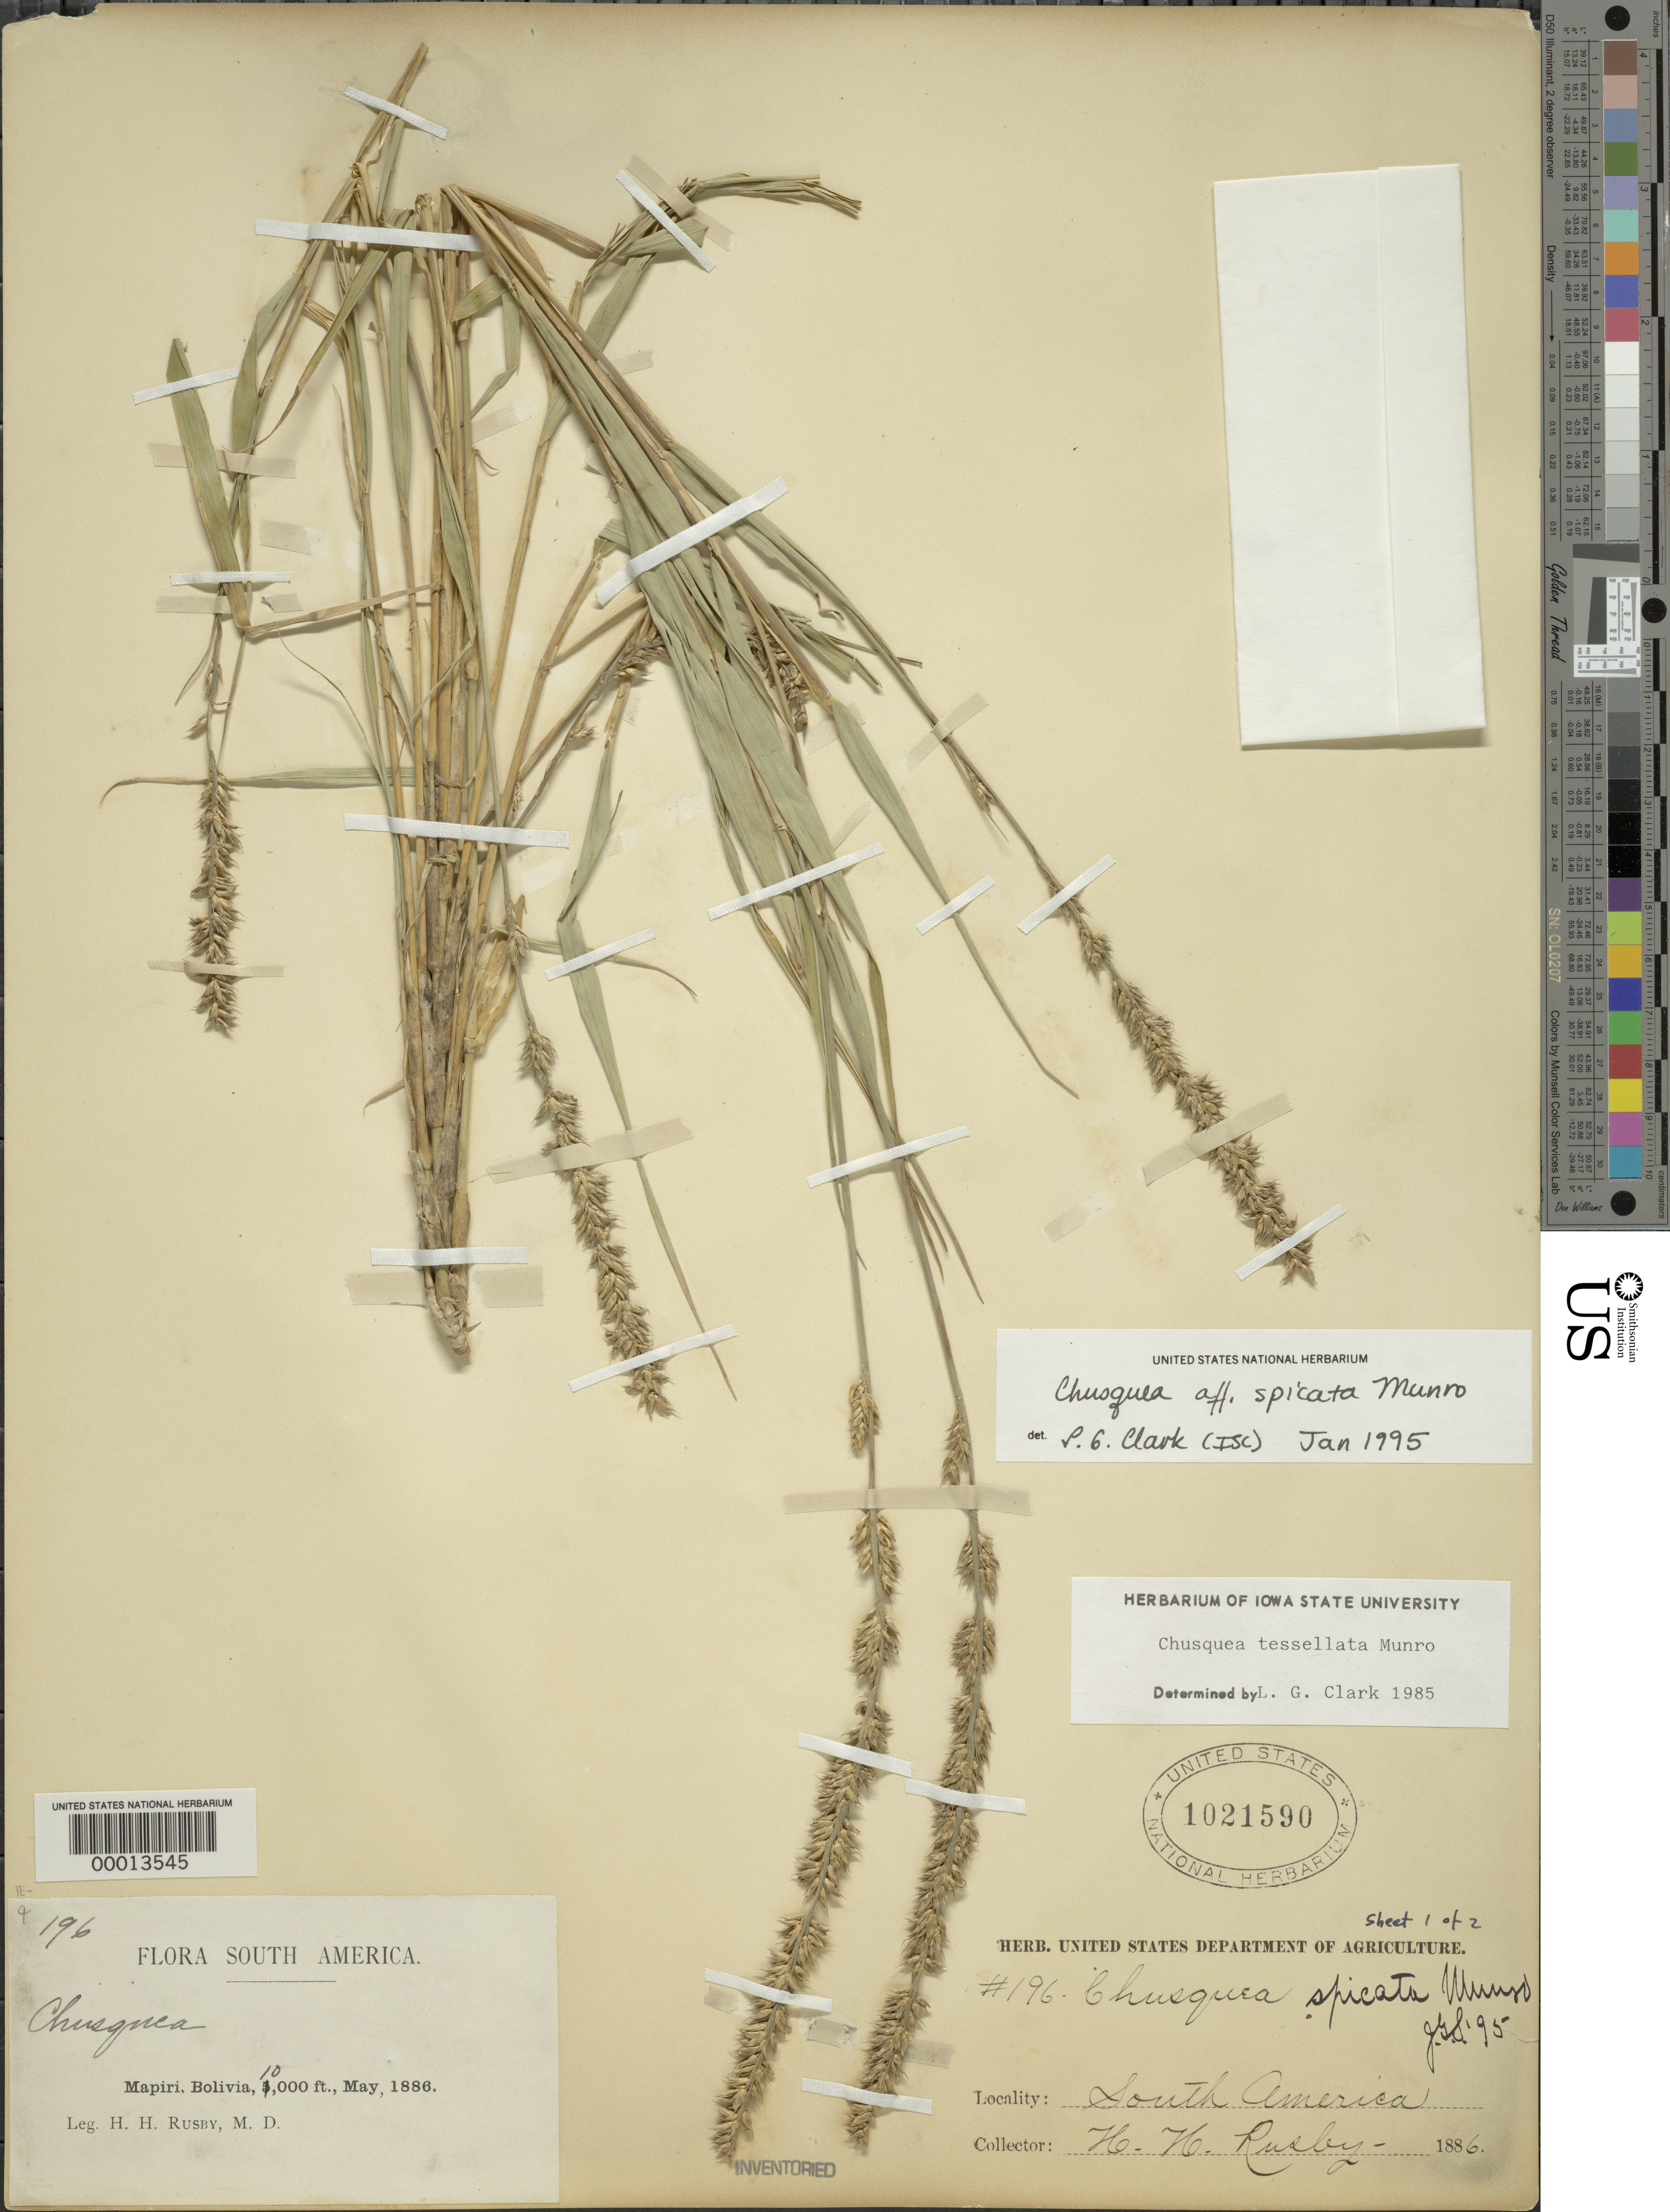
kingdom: Plantae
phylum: Tracheophyta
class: Liliopsida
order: Poales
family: Poaceae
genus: Chusquea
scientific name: Chusquea spicata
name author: Munro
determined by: Clark, Lynn G., (ISC), Iowa State University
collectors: H. H. Rusby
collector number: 196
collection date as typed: May, 1886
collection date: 1886-05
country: Bolivia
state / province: La Páz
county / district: Larecaja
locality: Mapiri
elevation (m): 3048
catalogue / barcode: US 1021590